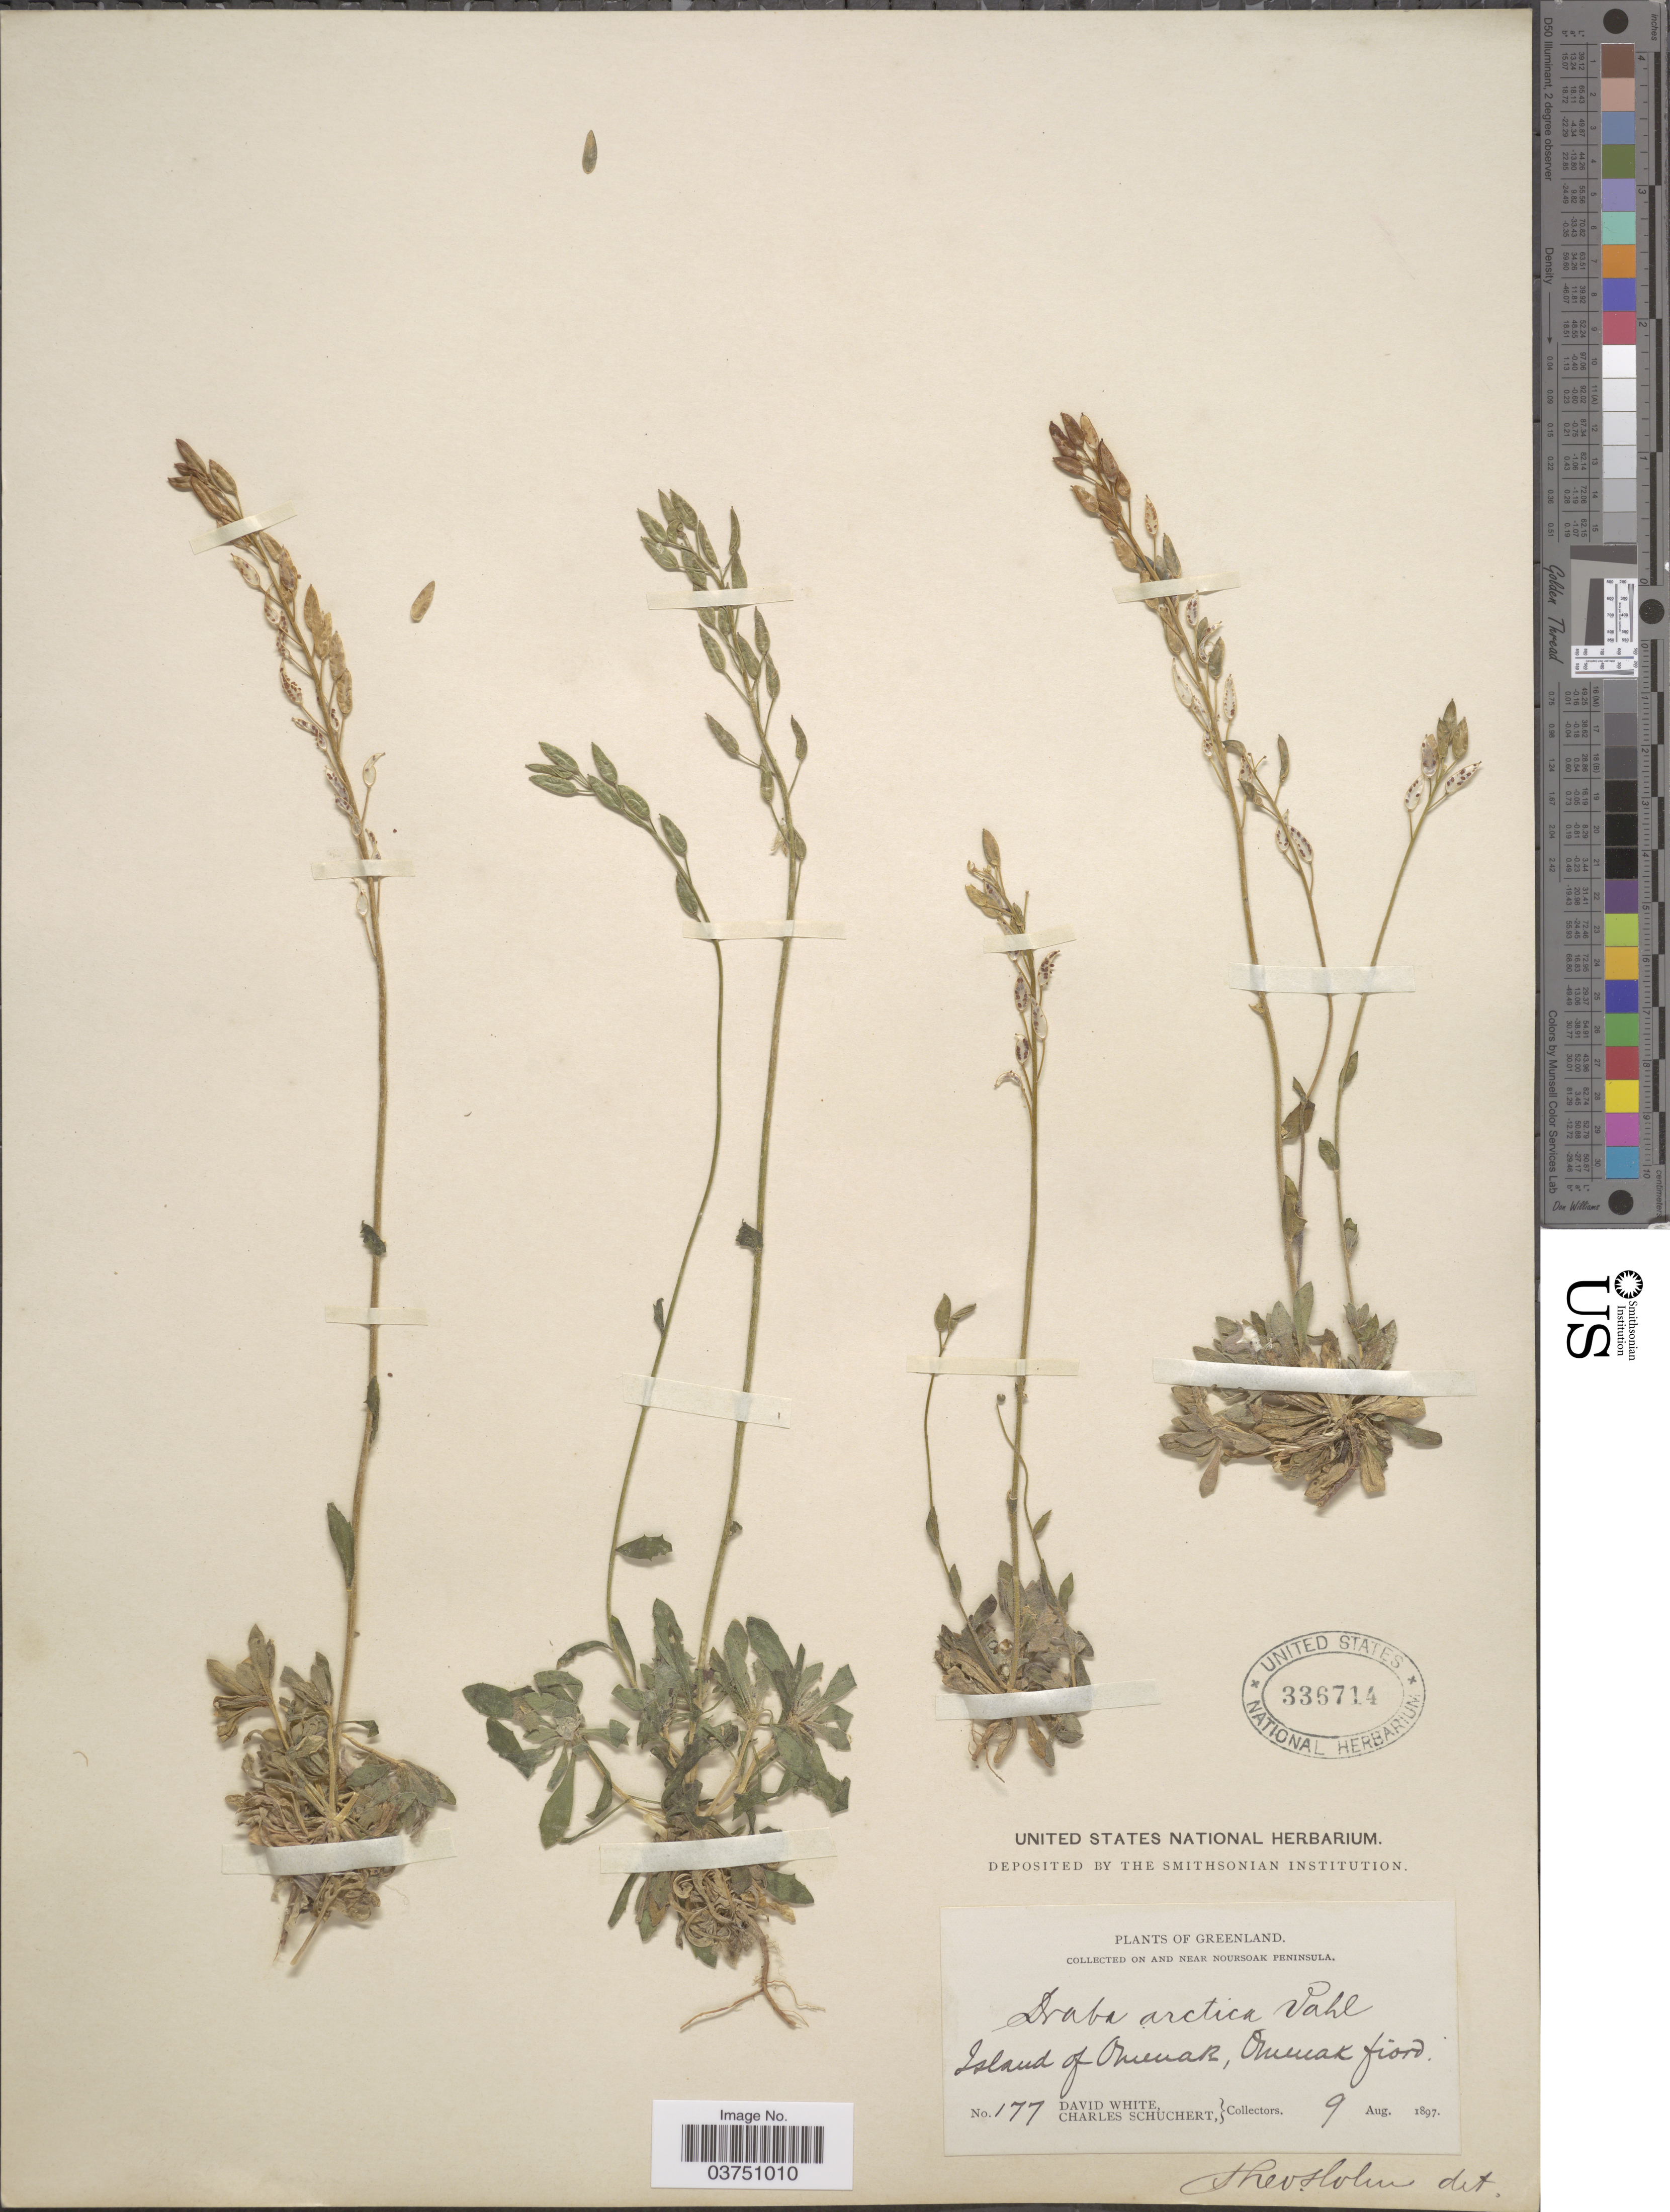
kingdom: Plantae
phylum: Tracheophyta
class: Magnoliopsida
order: Brassicales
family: Brassicaceae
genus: Draba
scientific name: Draba cinerea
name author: Adams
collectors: D. White & C. Schuchert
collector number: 177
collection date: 1897-08-09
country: Greenland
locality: On and near Noursoak Peninsula. Island of Omenak, Omenak fiord.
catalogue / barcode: US 336714